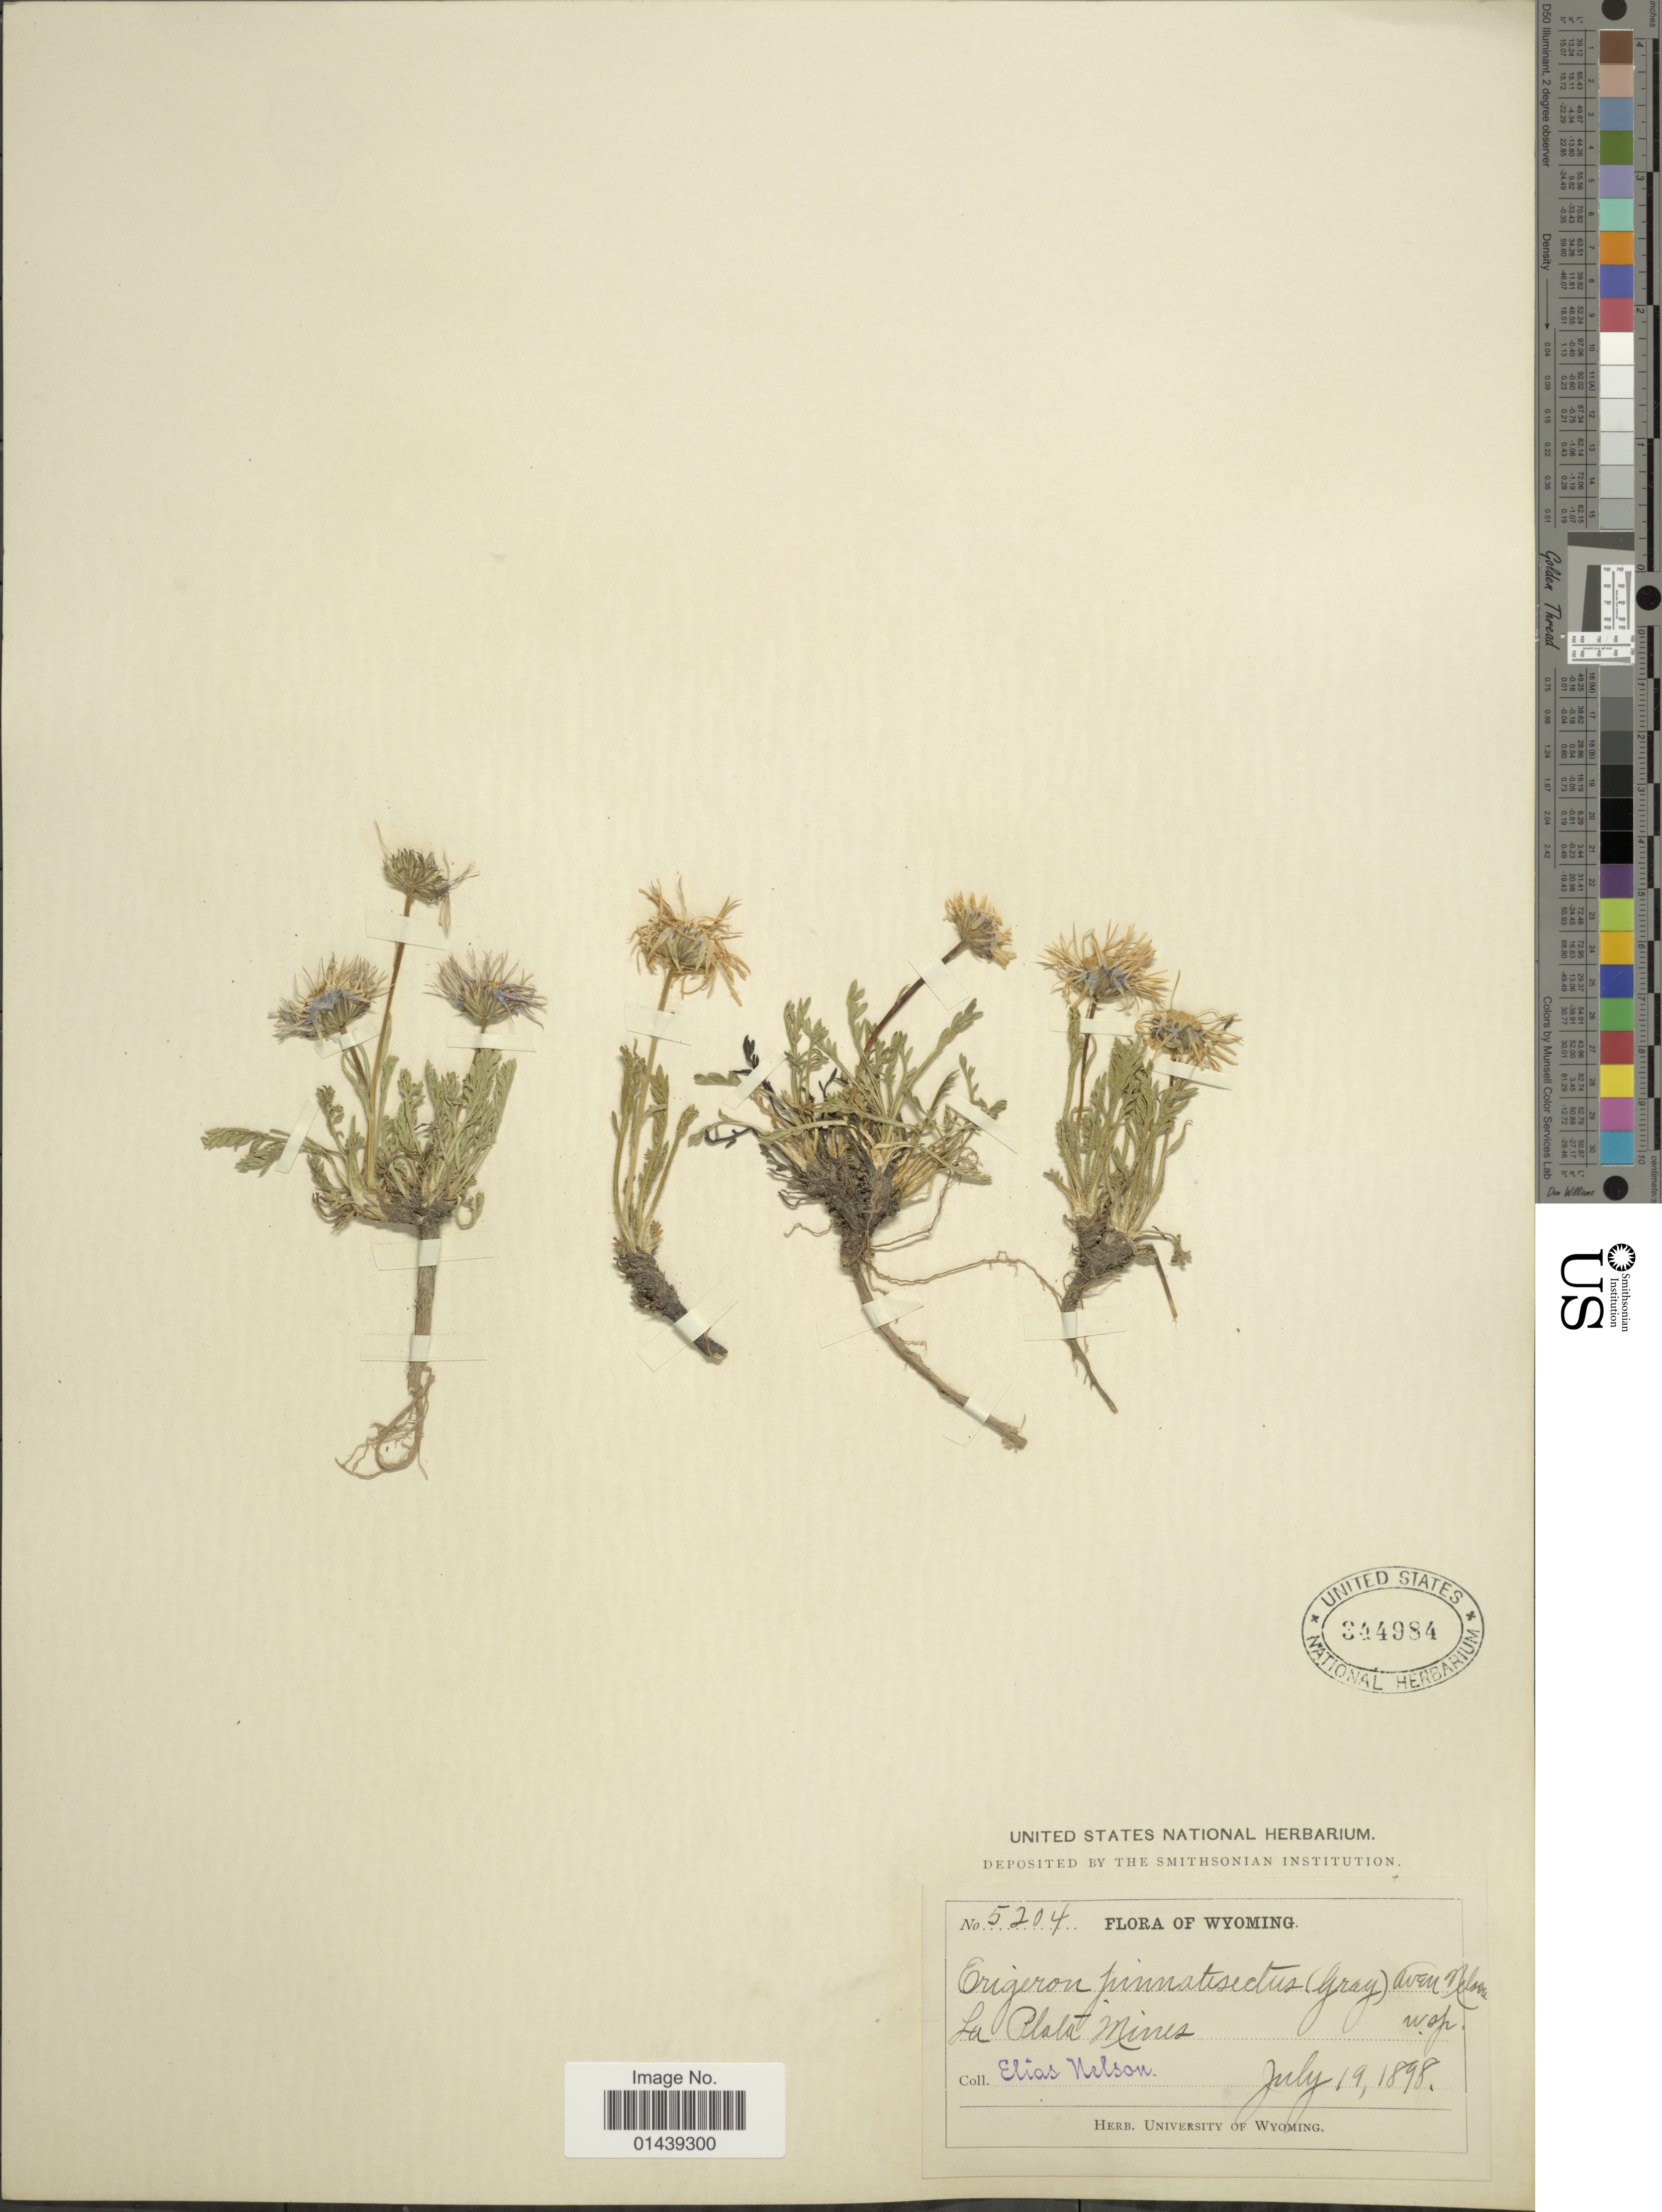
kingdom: Plantae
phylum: Tracheophyta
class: Magnoliopsida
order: Asterales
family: Asteraceae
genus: Erigeron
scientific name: Erigeron pinnatisectus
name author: (A. Gray) A. Nelson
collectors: E. Nelson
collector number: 5204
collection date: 1898-07-19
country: United States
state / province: Wyoming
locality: La Plata Mines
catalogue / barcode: US 344984